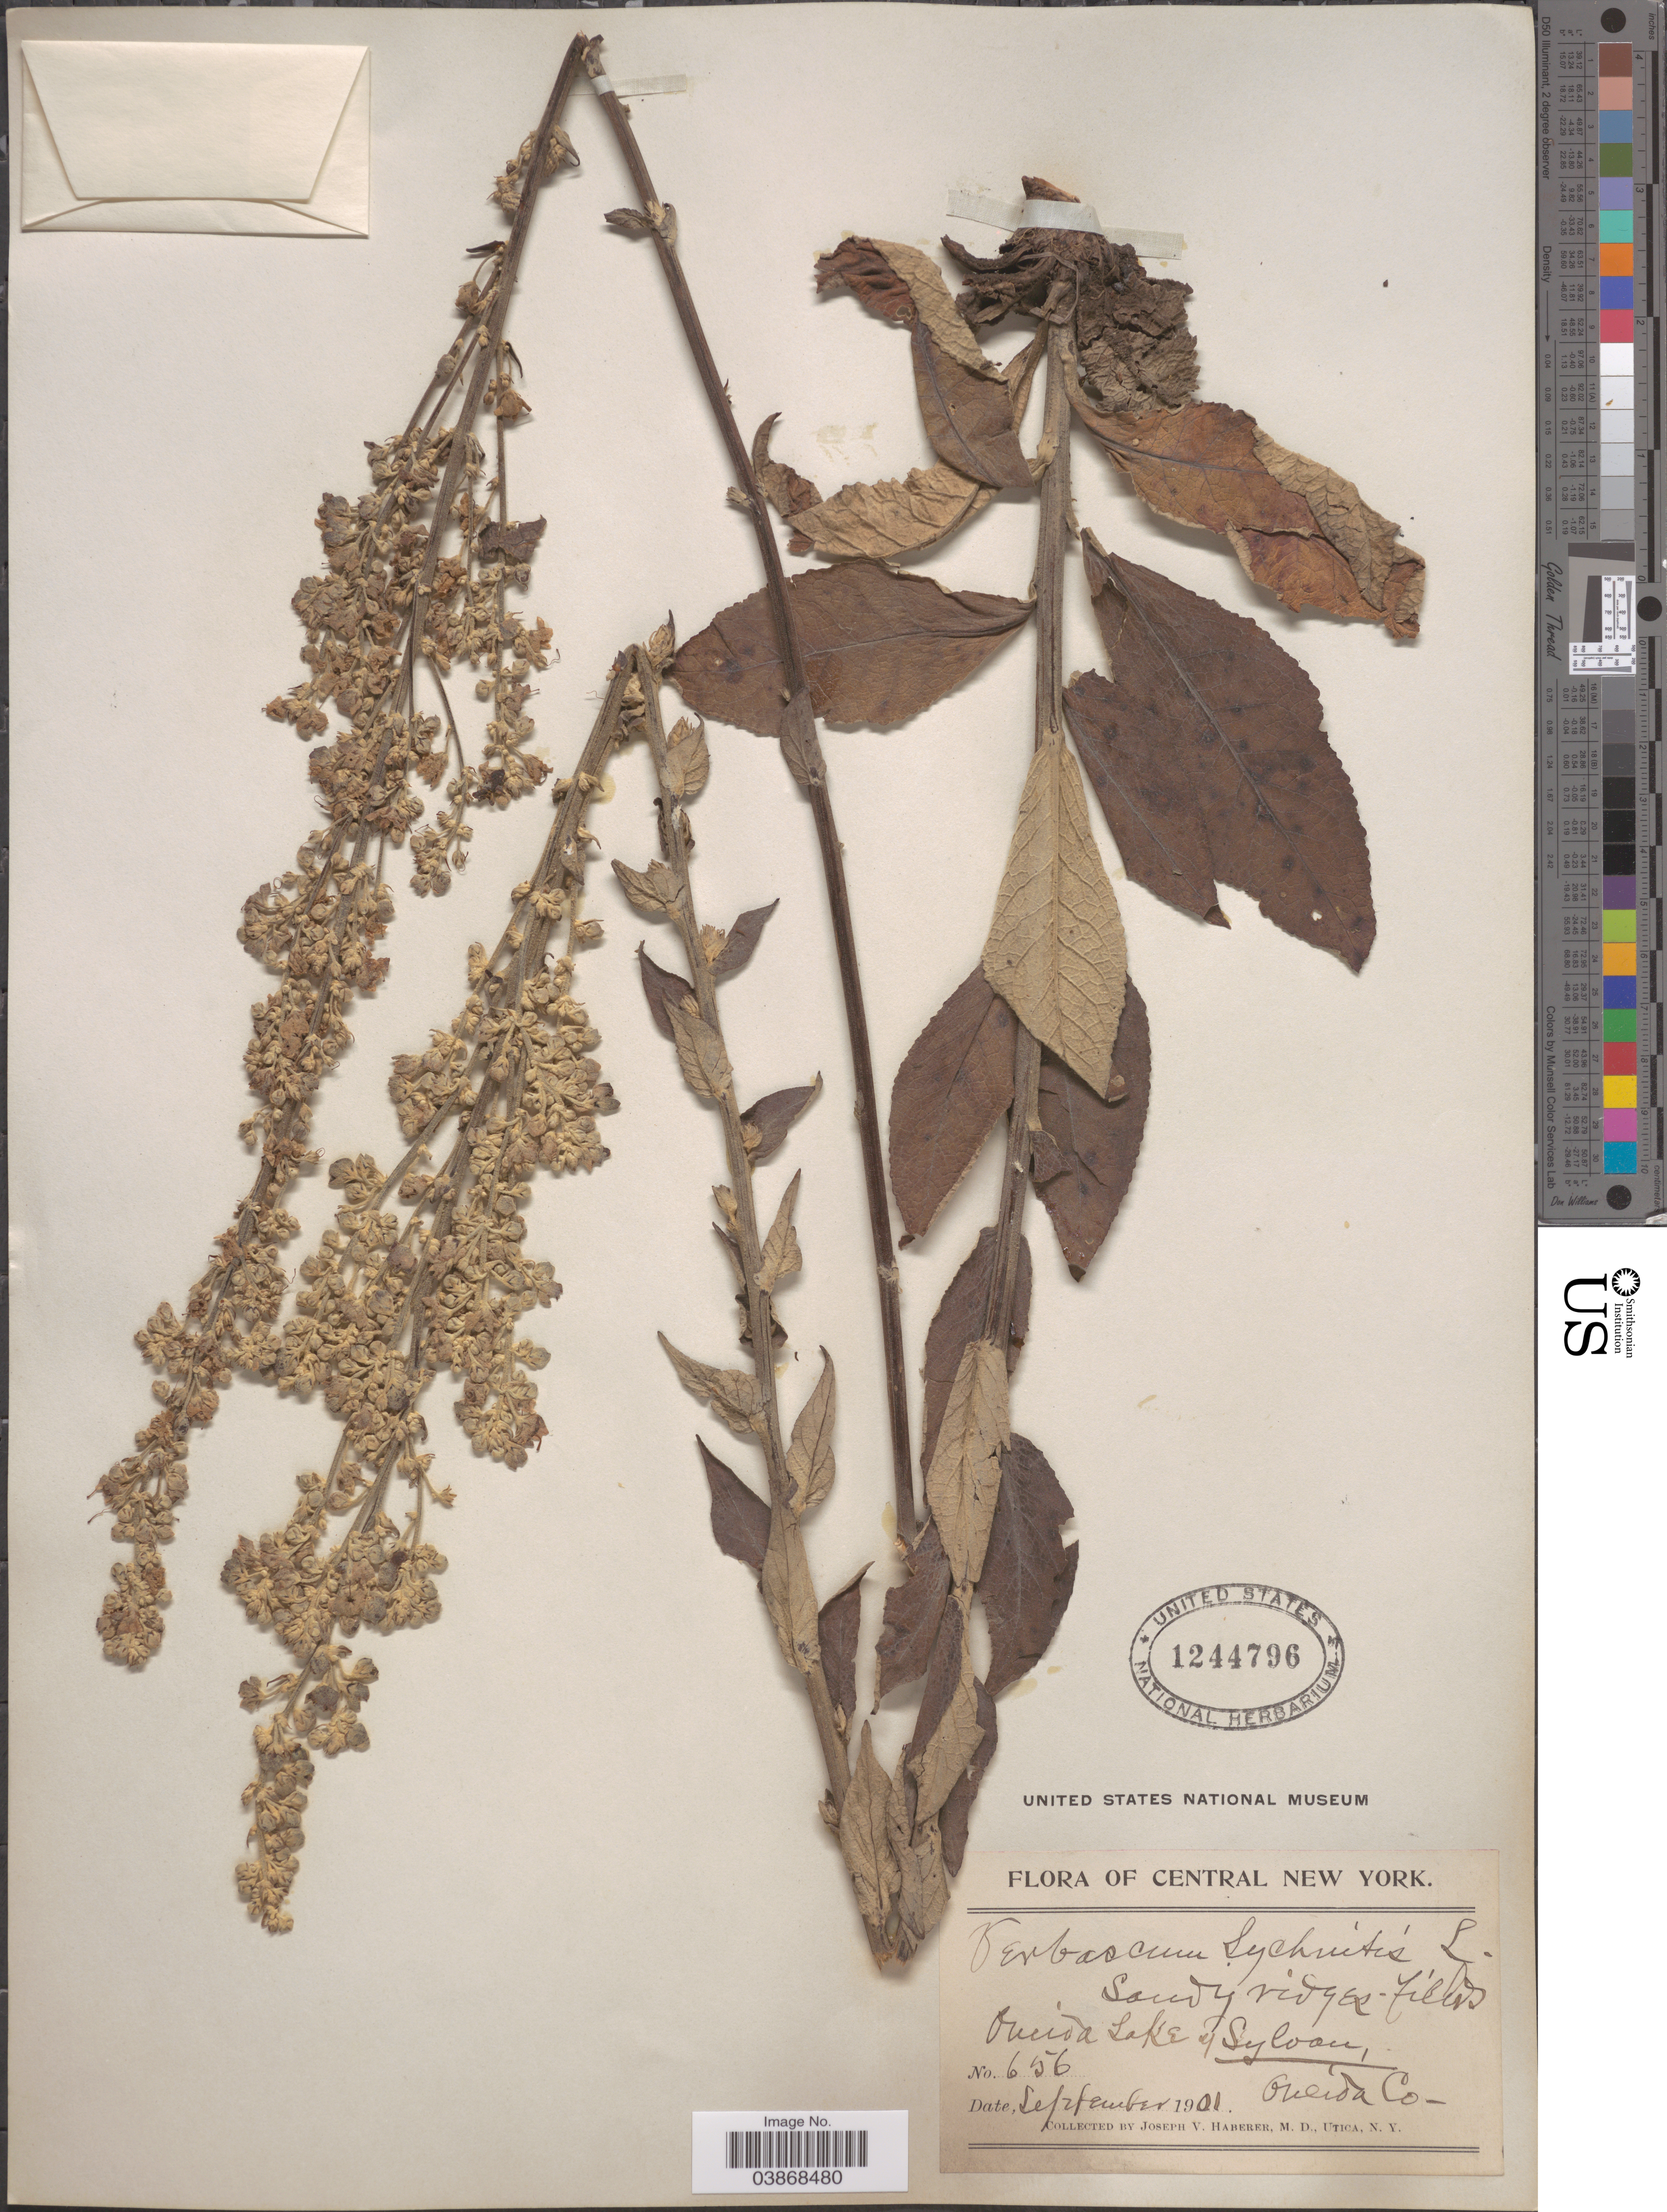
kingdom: Plantae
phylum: Tracheophyta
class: Magnoliopsida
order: Lamiales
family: Scrophulariaceae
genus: Verbascum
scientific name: Verbascum lychnitis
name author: L.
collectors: J. V. Haberer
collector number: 656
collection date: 1901-09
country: United States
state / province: New York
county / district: Oneida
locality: Central New York. Oneida Lake y [interpreted] Sylvan, Oneida Co.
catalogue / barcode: US 1244796